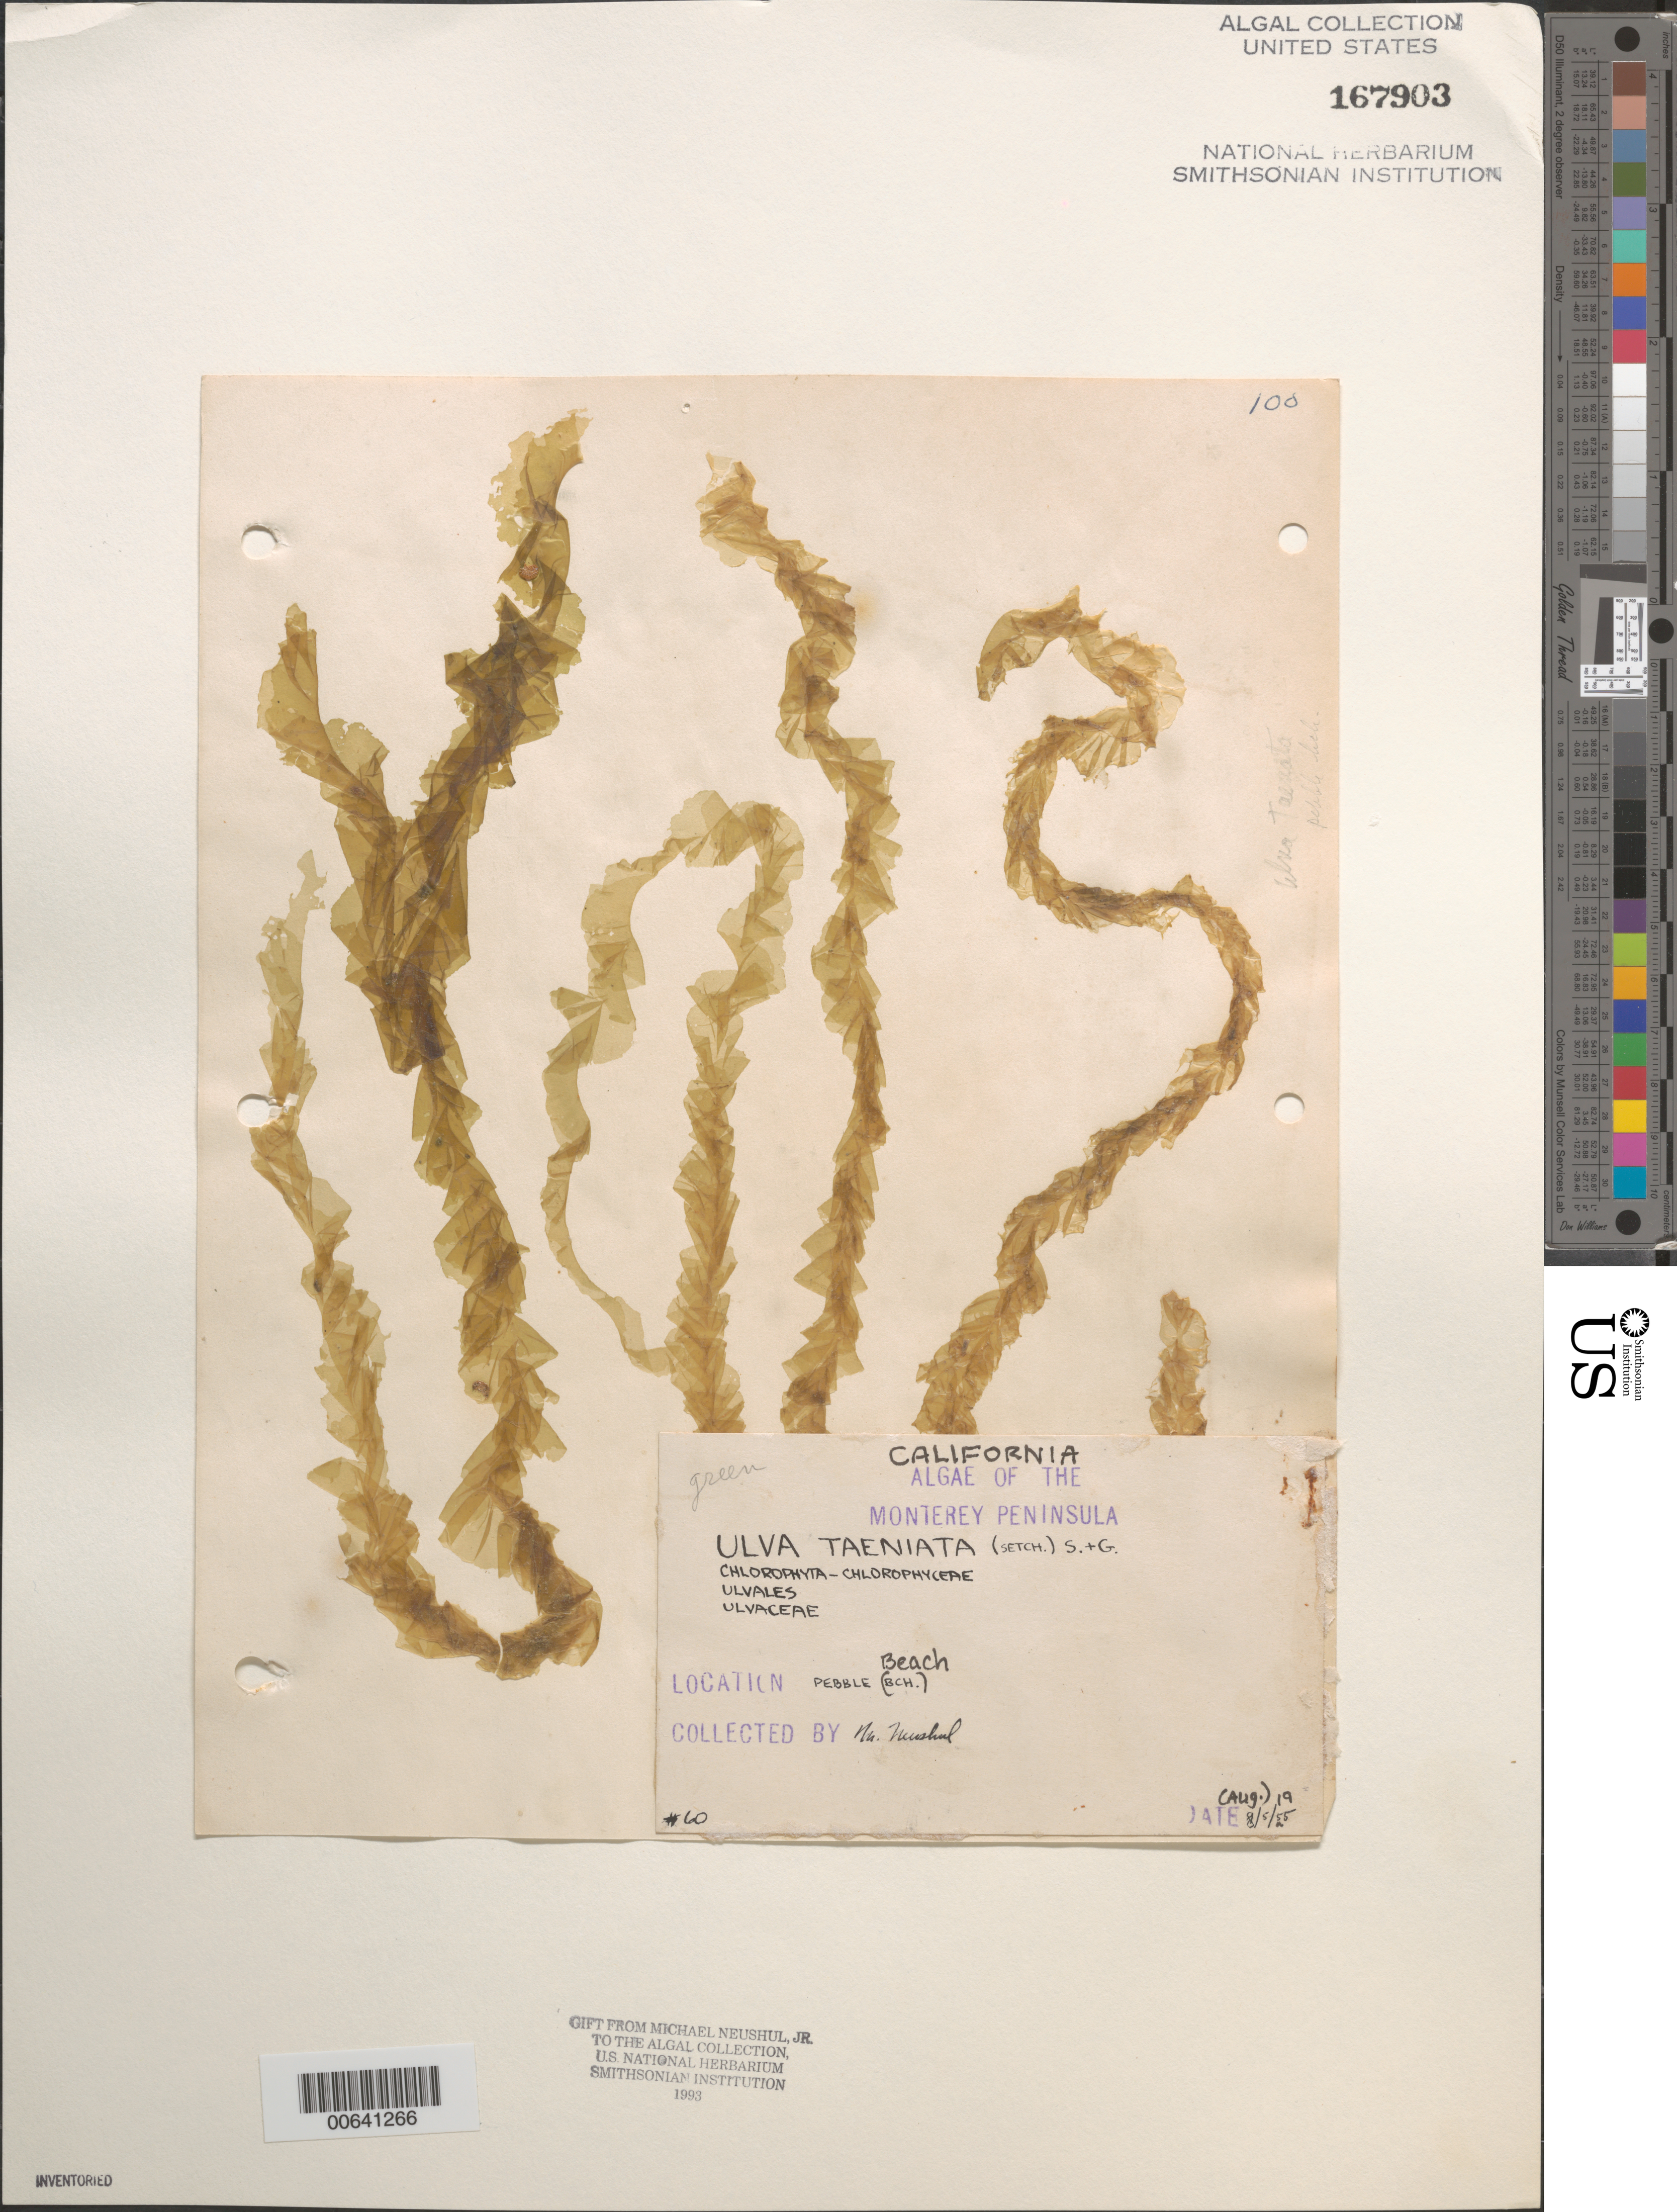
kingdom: Plantae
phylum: Chlorophyta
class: Ulvophyceae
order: Ulvales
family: Ulvaceae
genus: Ulva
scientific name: Ulva taeniata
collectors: M. Neushul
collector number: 60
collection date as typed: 05 Aug 1955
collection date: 1955-08-05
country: United States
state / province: California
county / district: Monterey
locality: Pebble Beach, Monterey Peninsula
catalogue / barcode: US 167903